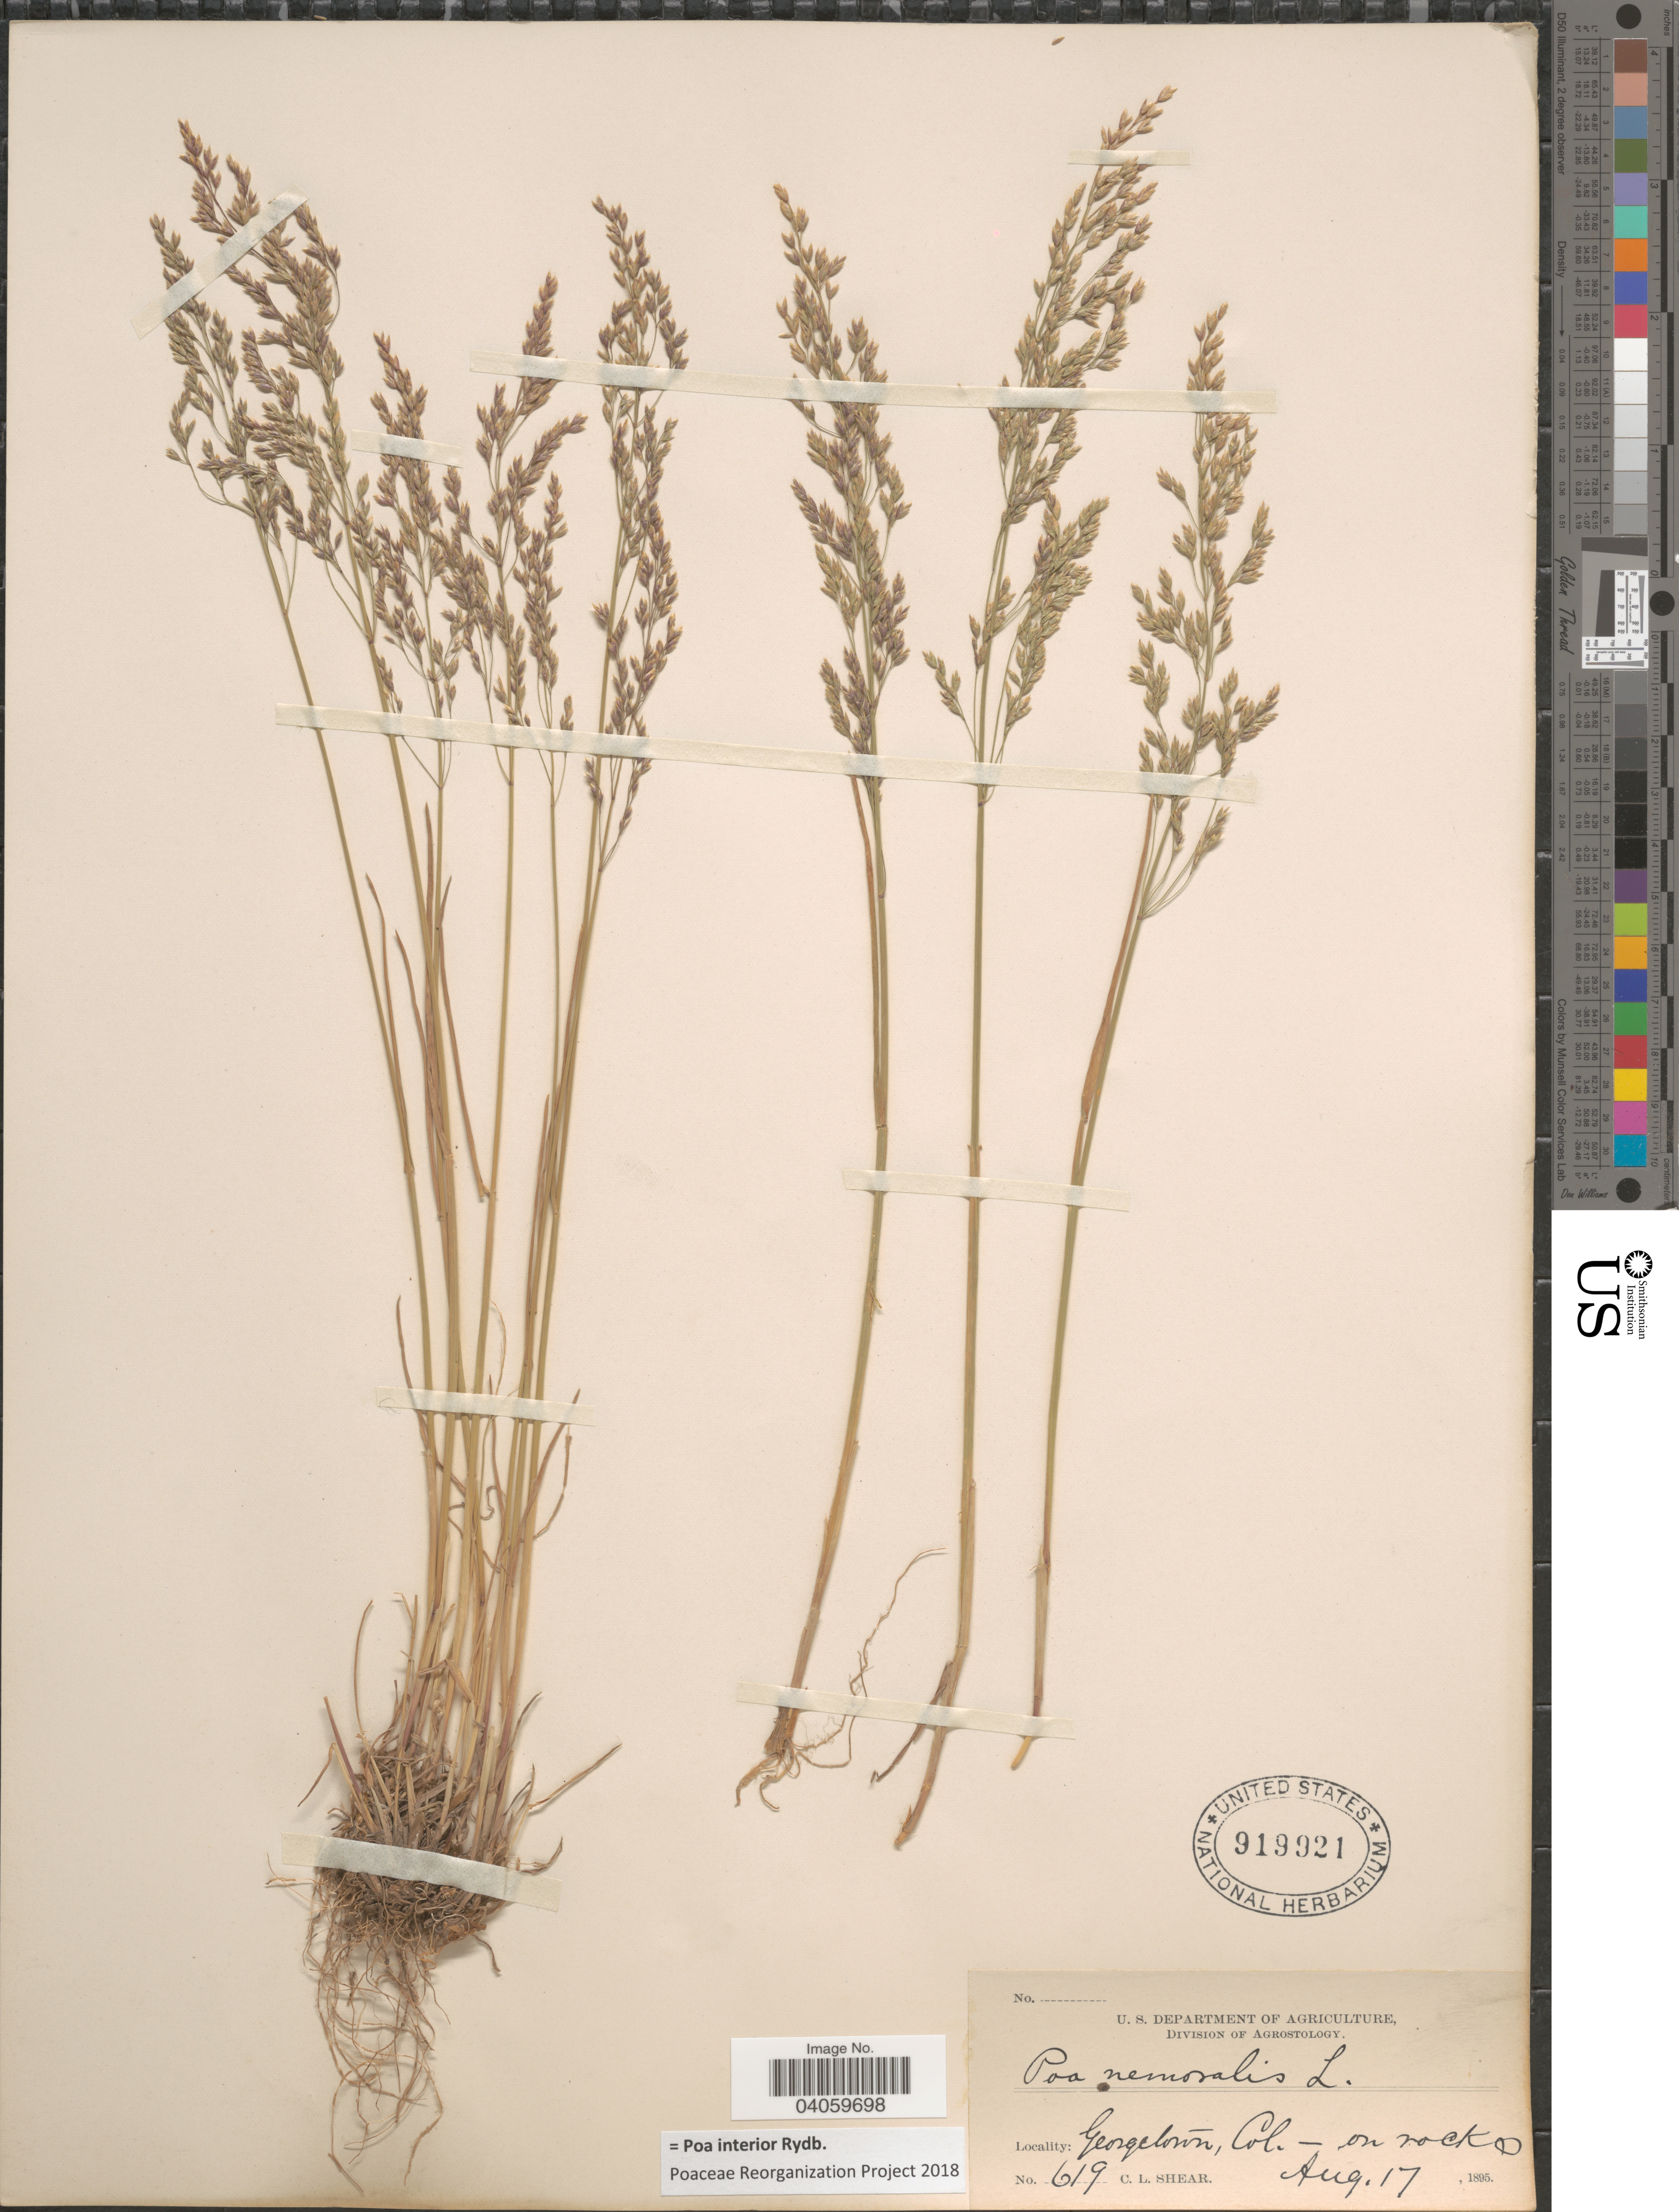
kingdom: Plantae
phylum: Tracheophyta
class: Liliopsida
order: Poales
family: Poaceae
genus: Poa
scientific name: Poa interior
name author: Rydb.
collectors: C. L. Shear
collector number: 619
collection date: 1895-08-17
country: United States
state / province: Colorado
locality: Georgetown.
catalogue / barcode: US 919921